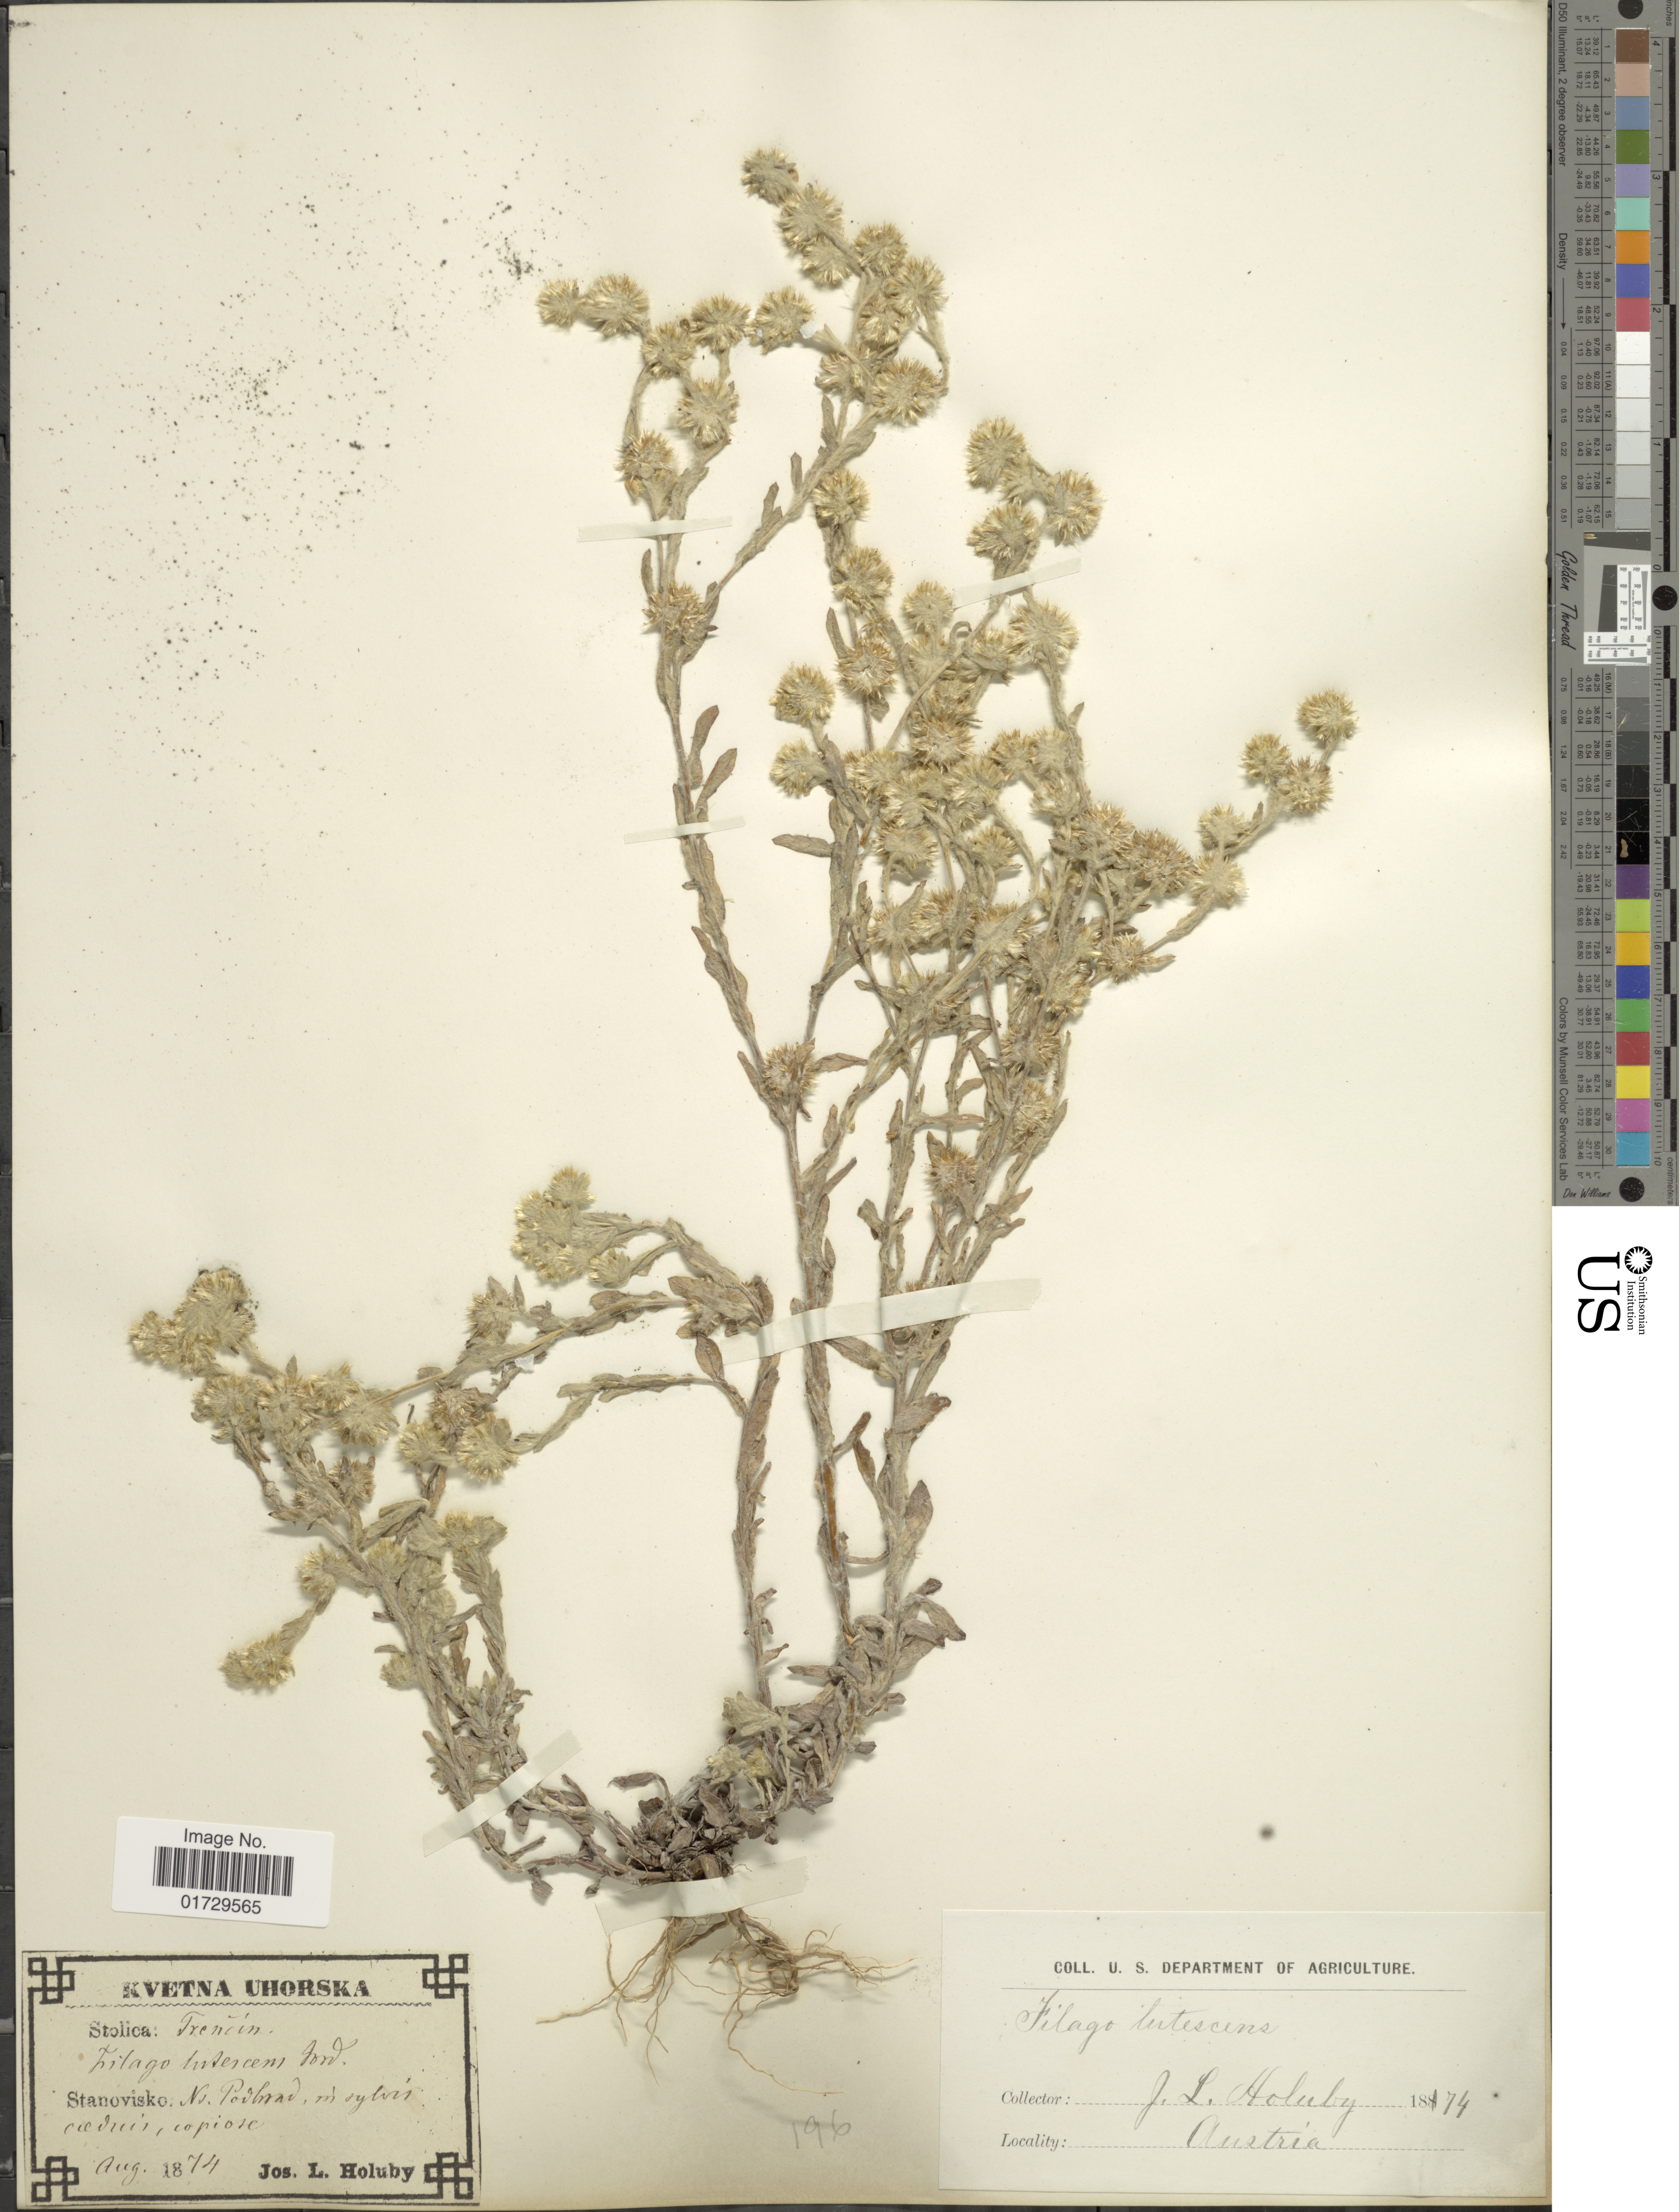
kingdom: Plantae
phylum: Tracheophyta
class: Magnoliopsida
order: Asterales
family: Asteraceae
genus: Filago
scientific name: Filago lutescens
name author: Jord.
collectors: J. Holuby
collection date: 1874-08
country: Austria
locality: Stanovisko. No. Povlirad m sylvis cudui, copiose [interpreted]